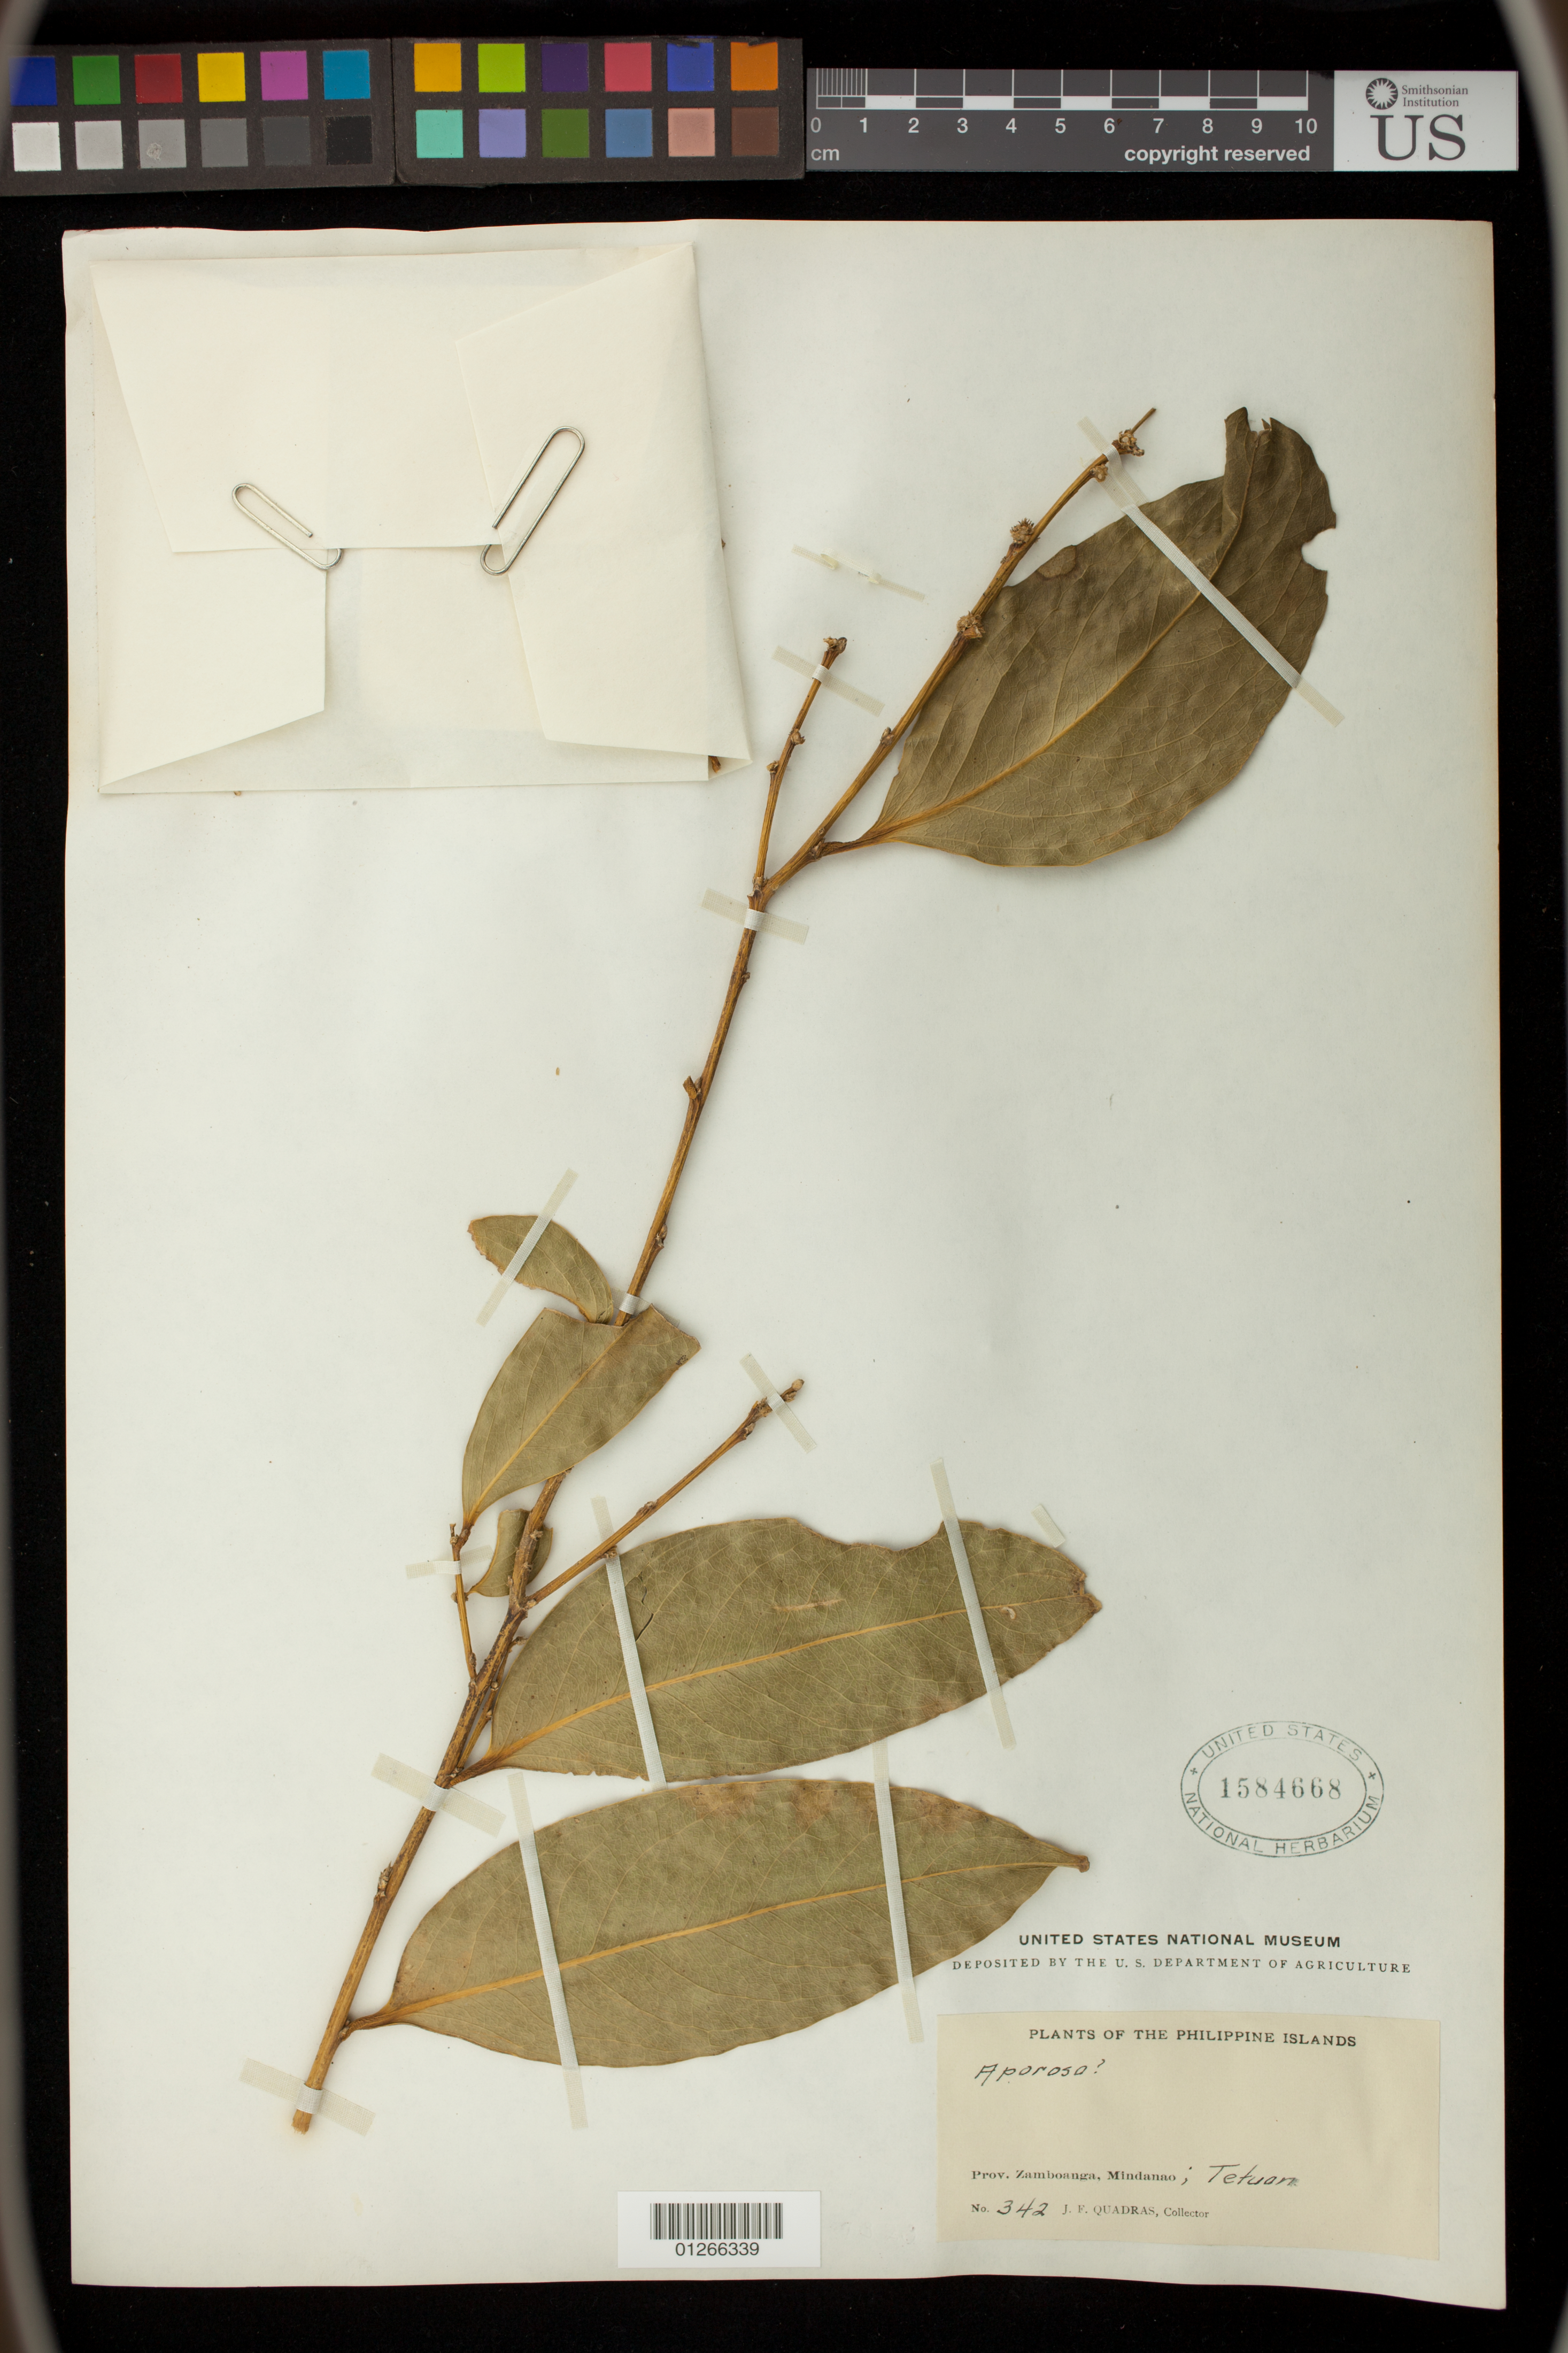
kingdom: Plantae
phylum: Tracheophyta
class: Magnoliopsida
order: Malpighiales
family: Phyllanthaceae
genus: Aporosa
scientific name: Aporosa sp.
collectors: J. Quadras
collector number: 342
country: Philippines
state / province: Zamboanga Peninsula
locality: Mindanao; Tetuan